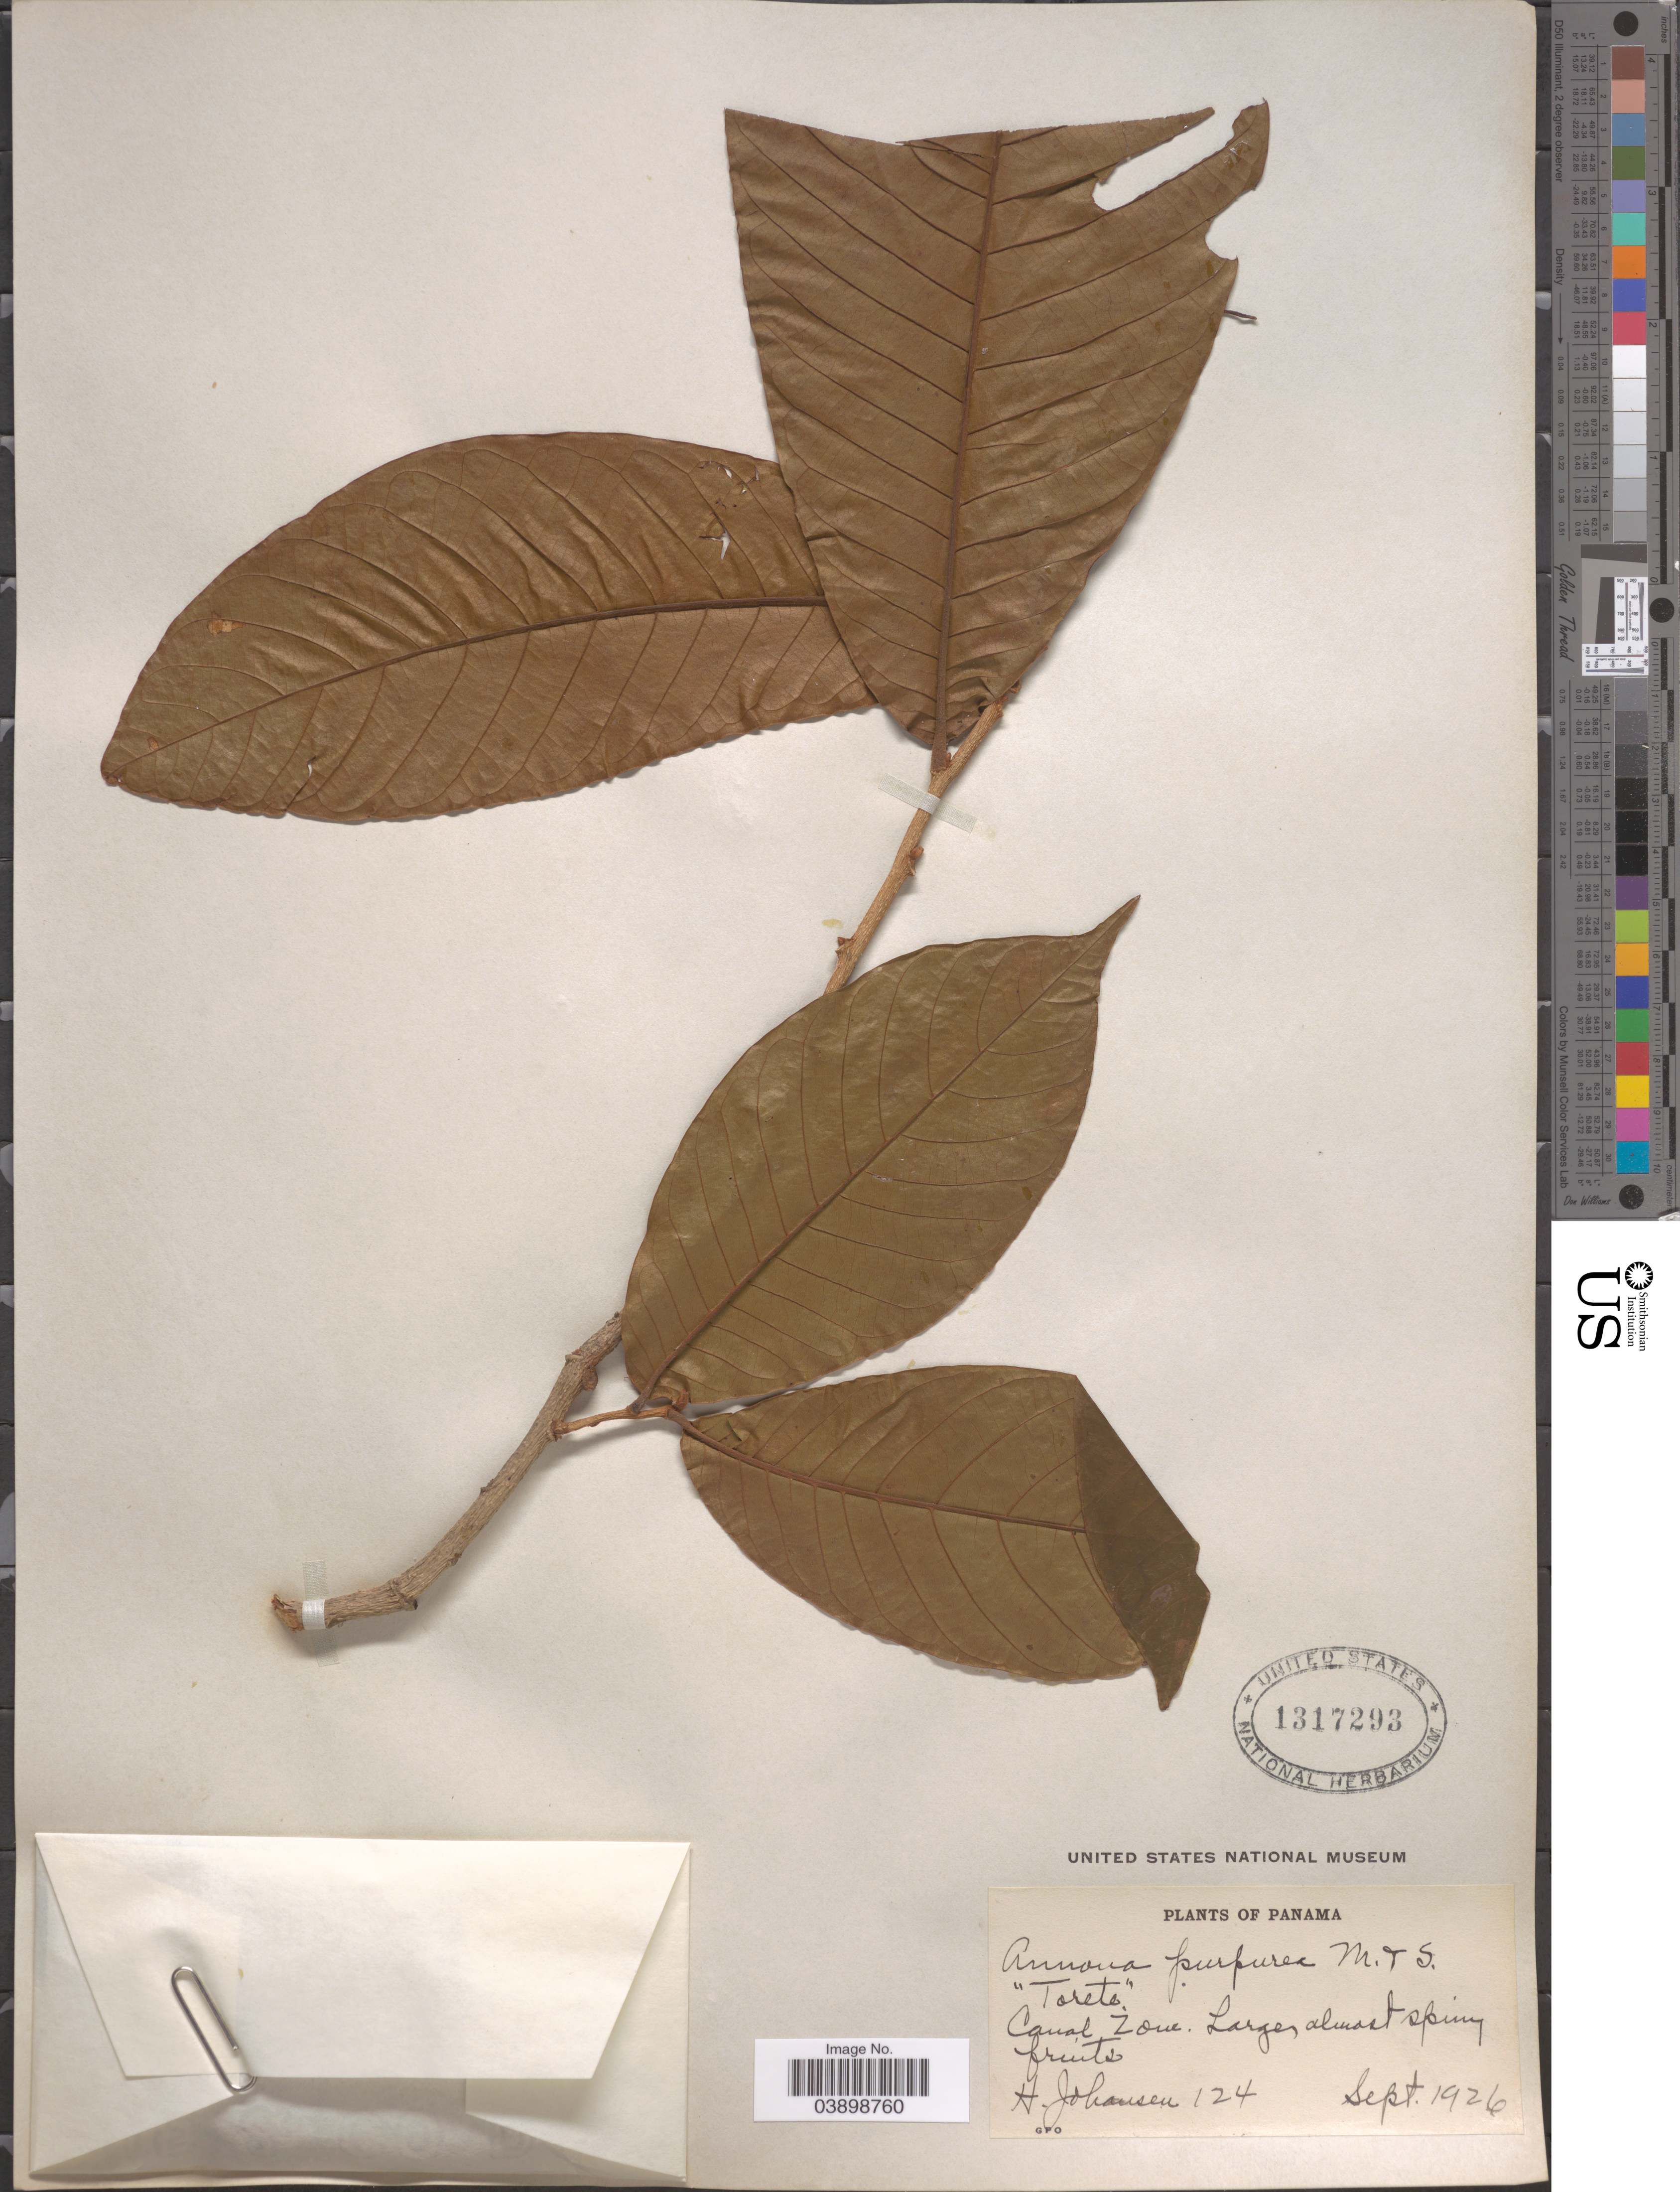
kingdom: Plantae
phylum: Tracheophyta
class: Magnoliopsida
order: Magnoliales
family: Annonaceae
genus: Annona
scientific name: Annona purpurea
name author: Moc. & Sessé ex Dunal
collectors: H. Johansen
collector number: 124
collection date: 1926-09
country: Panama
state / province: Colón / Panamá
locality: Canal Zone.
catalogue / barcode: US 1317293